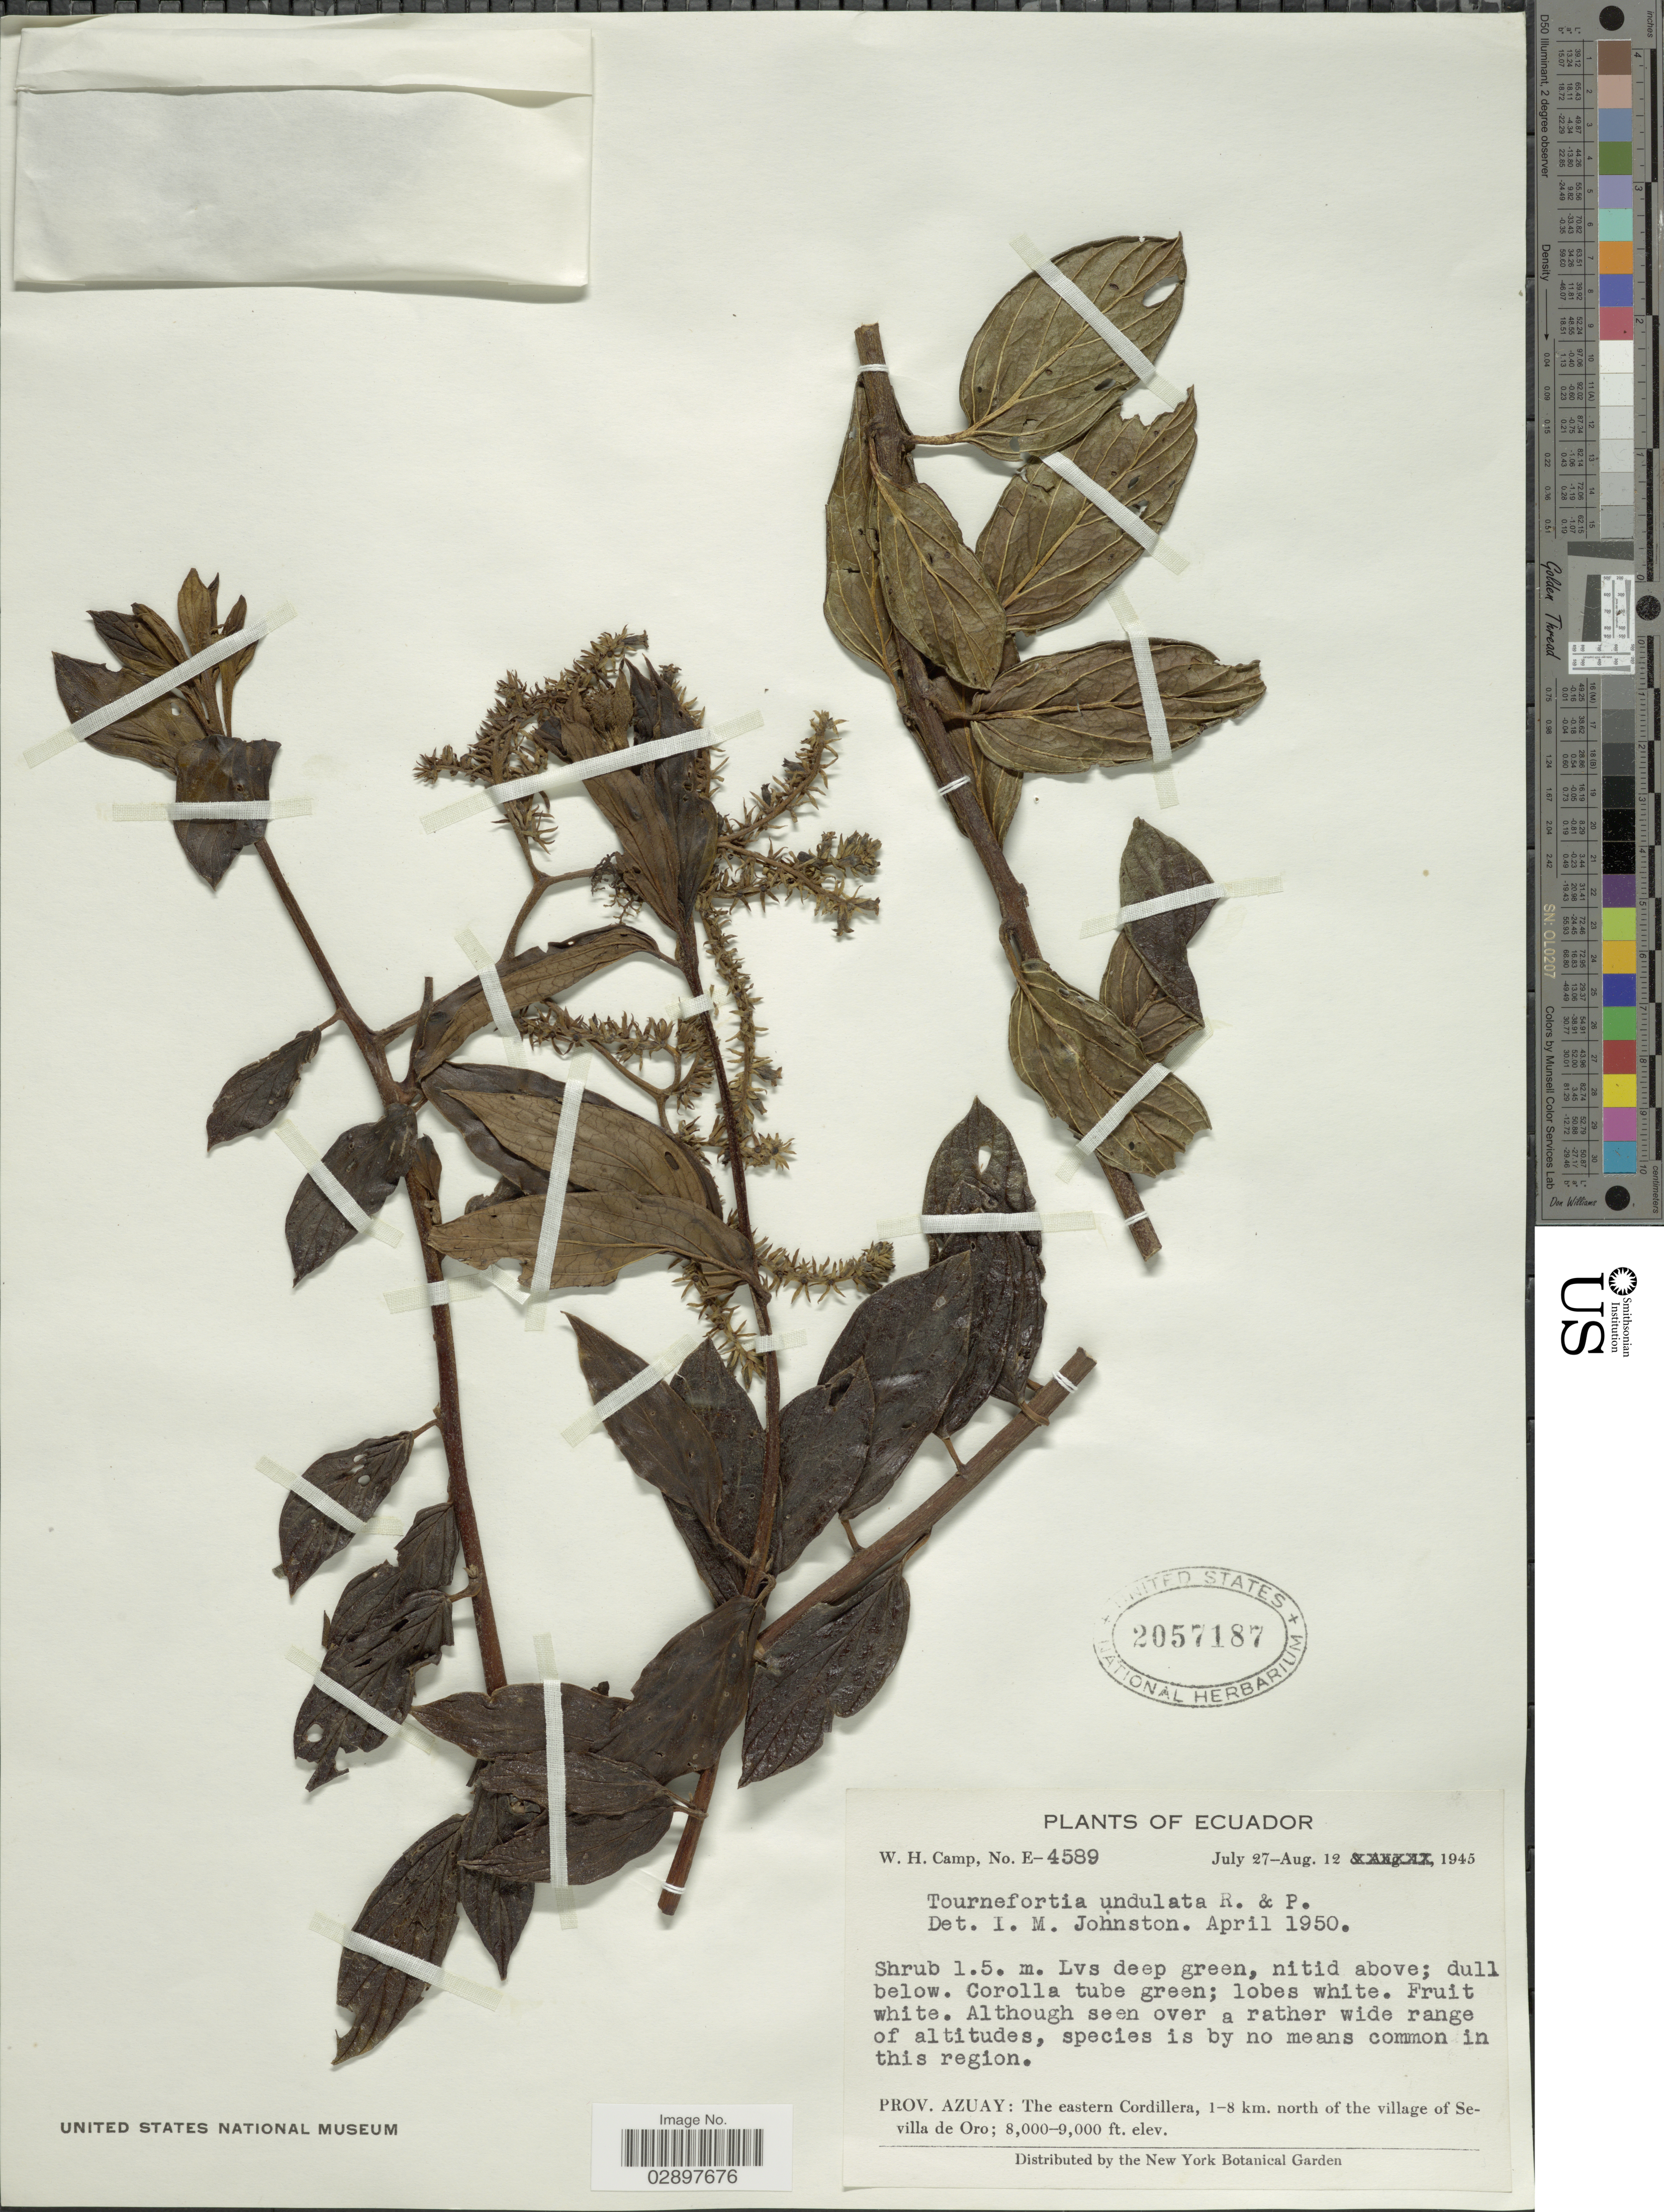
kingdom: Plantae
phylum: Tracheophyta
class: Magnoliopsida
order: Boraginales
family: Heliotropiaceae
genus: Tournefortia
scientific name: Tournefortia undulata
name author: Benth.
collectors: W. H. Camp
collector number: E-4589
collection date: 1945-07-27/1945-08-12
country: Ecuador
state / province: Azuay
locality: Prov. Azuay: The eastern Cordillera, 1-8 km. north of the village of Sevilla de Oro.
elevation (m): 2438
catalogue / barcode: US 2057187